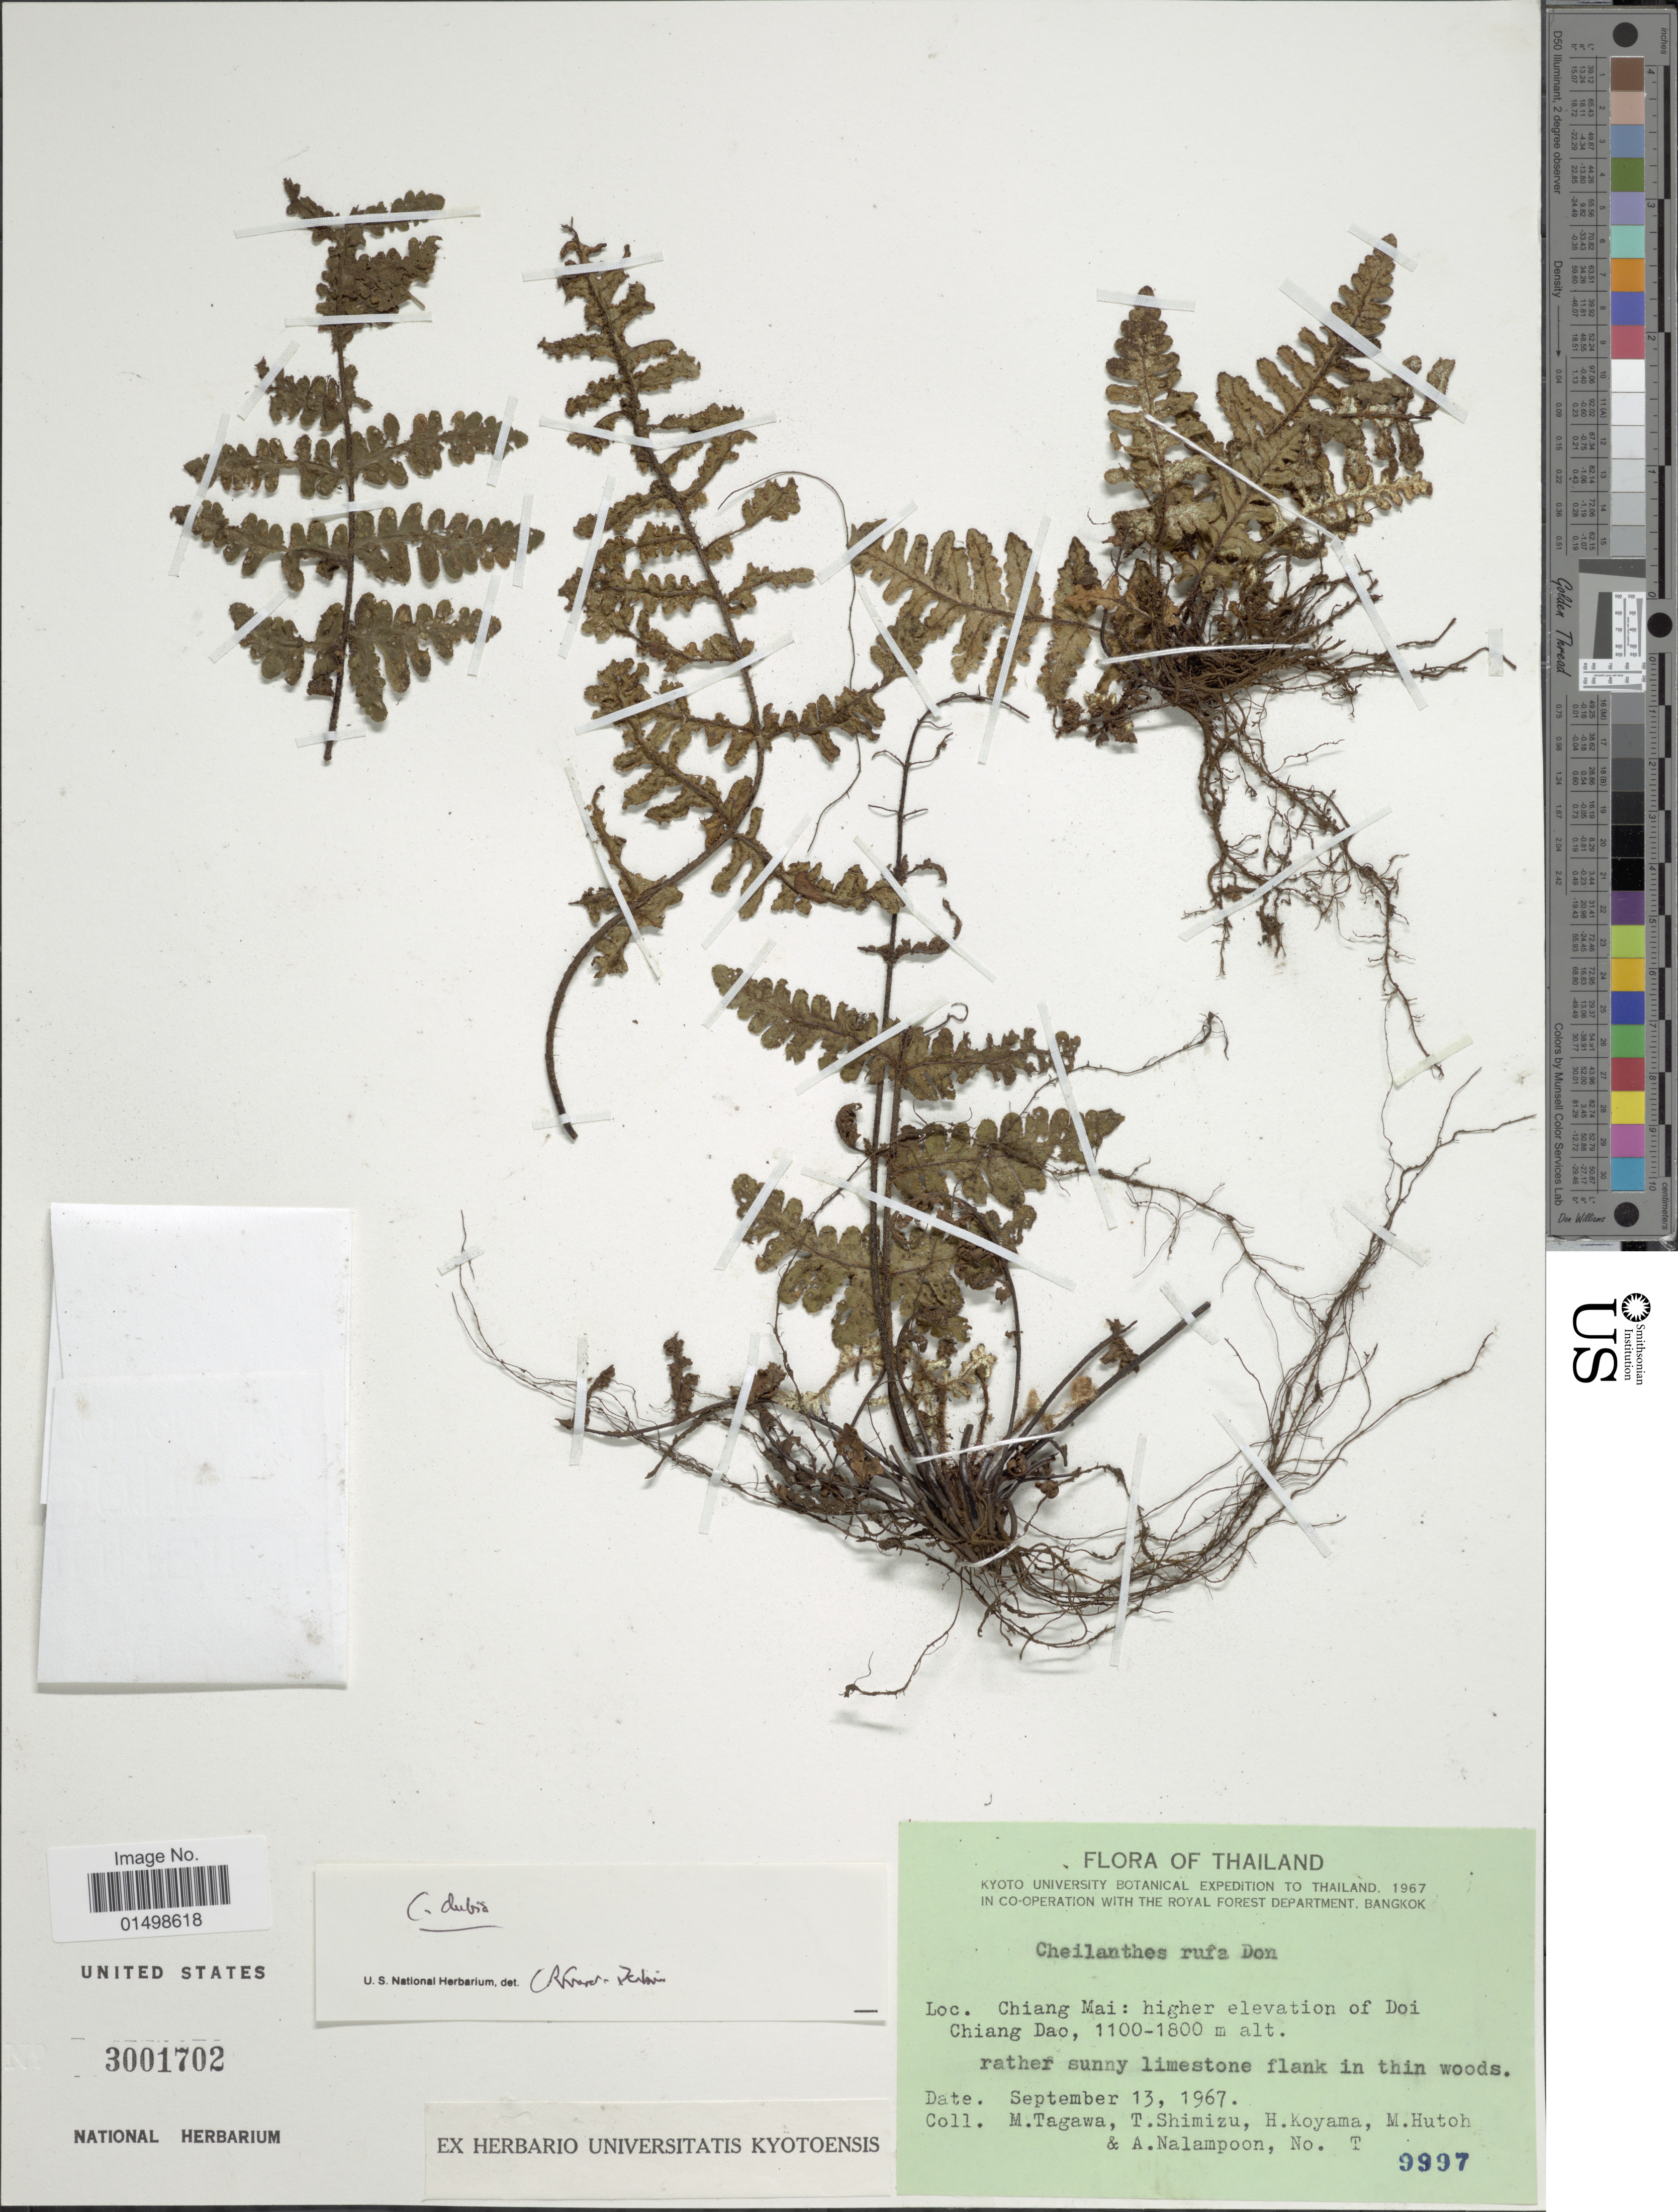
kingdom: Plantae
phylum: Tracheophyta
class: Polypodiopsida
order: Polypodiales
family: Pteridaceae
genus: Aleuritopteris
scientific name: Aleuritopteris subrufa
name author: (Baker) Ching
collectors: M. Tagawa, T. Shimizu, H. Koyama, M. Hutch & A. Nalampoon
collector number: T9997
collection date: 1967-09-13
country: Thailand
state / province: Chiang Mai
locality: Flora of Thailand, Chiang mai: higher elevation of Doi Chiang Dao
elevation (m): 1100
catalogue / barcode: US 3001702